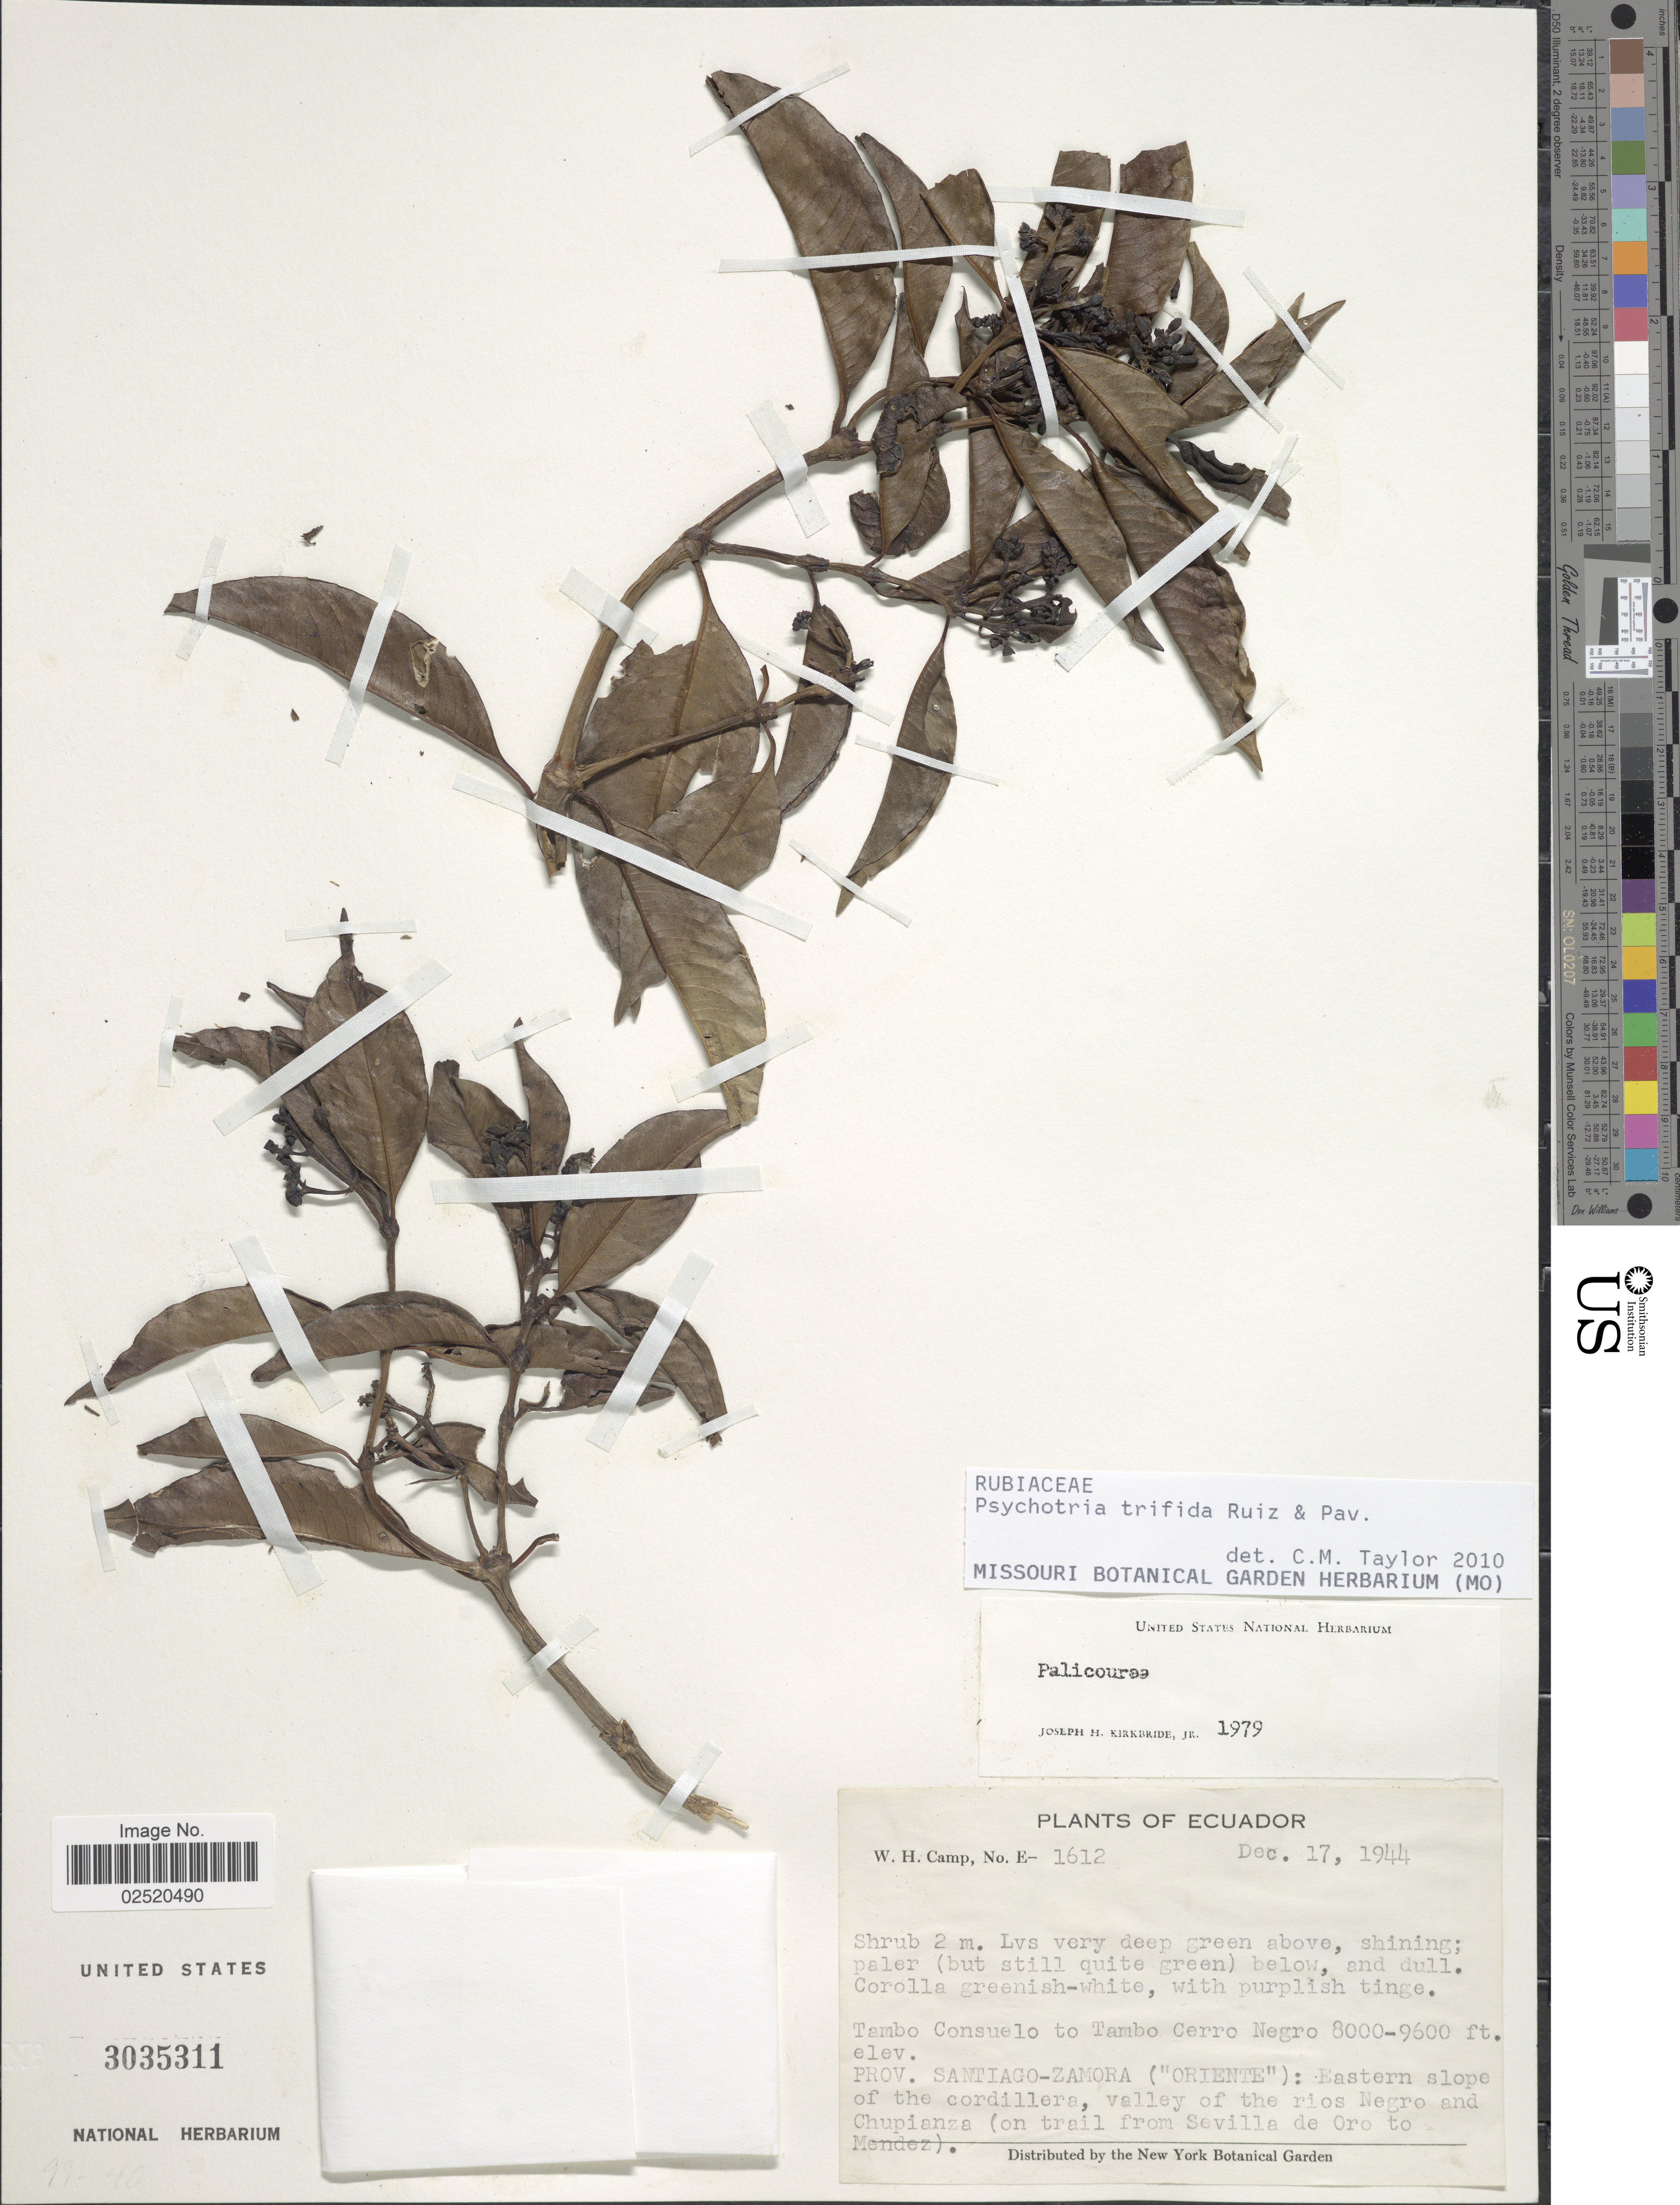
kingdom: Plantae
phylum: Tracheophyta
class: Magnoliopsida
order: Gentianales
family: Rubiaceae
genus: Psychotria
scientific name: Psychotria trifida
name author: Ruiz & Pav.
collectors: W. H. Camp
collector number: E-1612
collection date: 1944-12-17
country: Ecuador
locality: Tambo Consuelo to Tambo Cerro Negro. Prov. Santiago-Zamora ("Oriente"): Eastern slope of the cordillera, valley of the rios Negro and Chupianza (on trail from Sevilla de Oro to Mendez)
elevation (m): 2438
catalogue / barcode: US 3035311